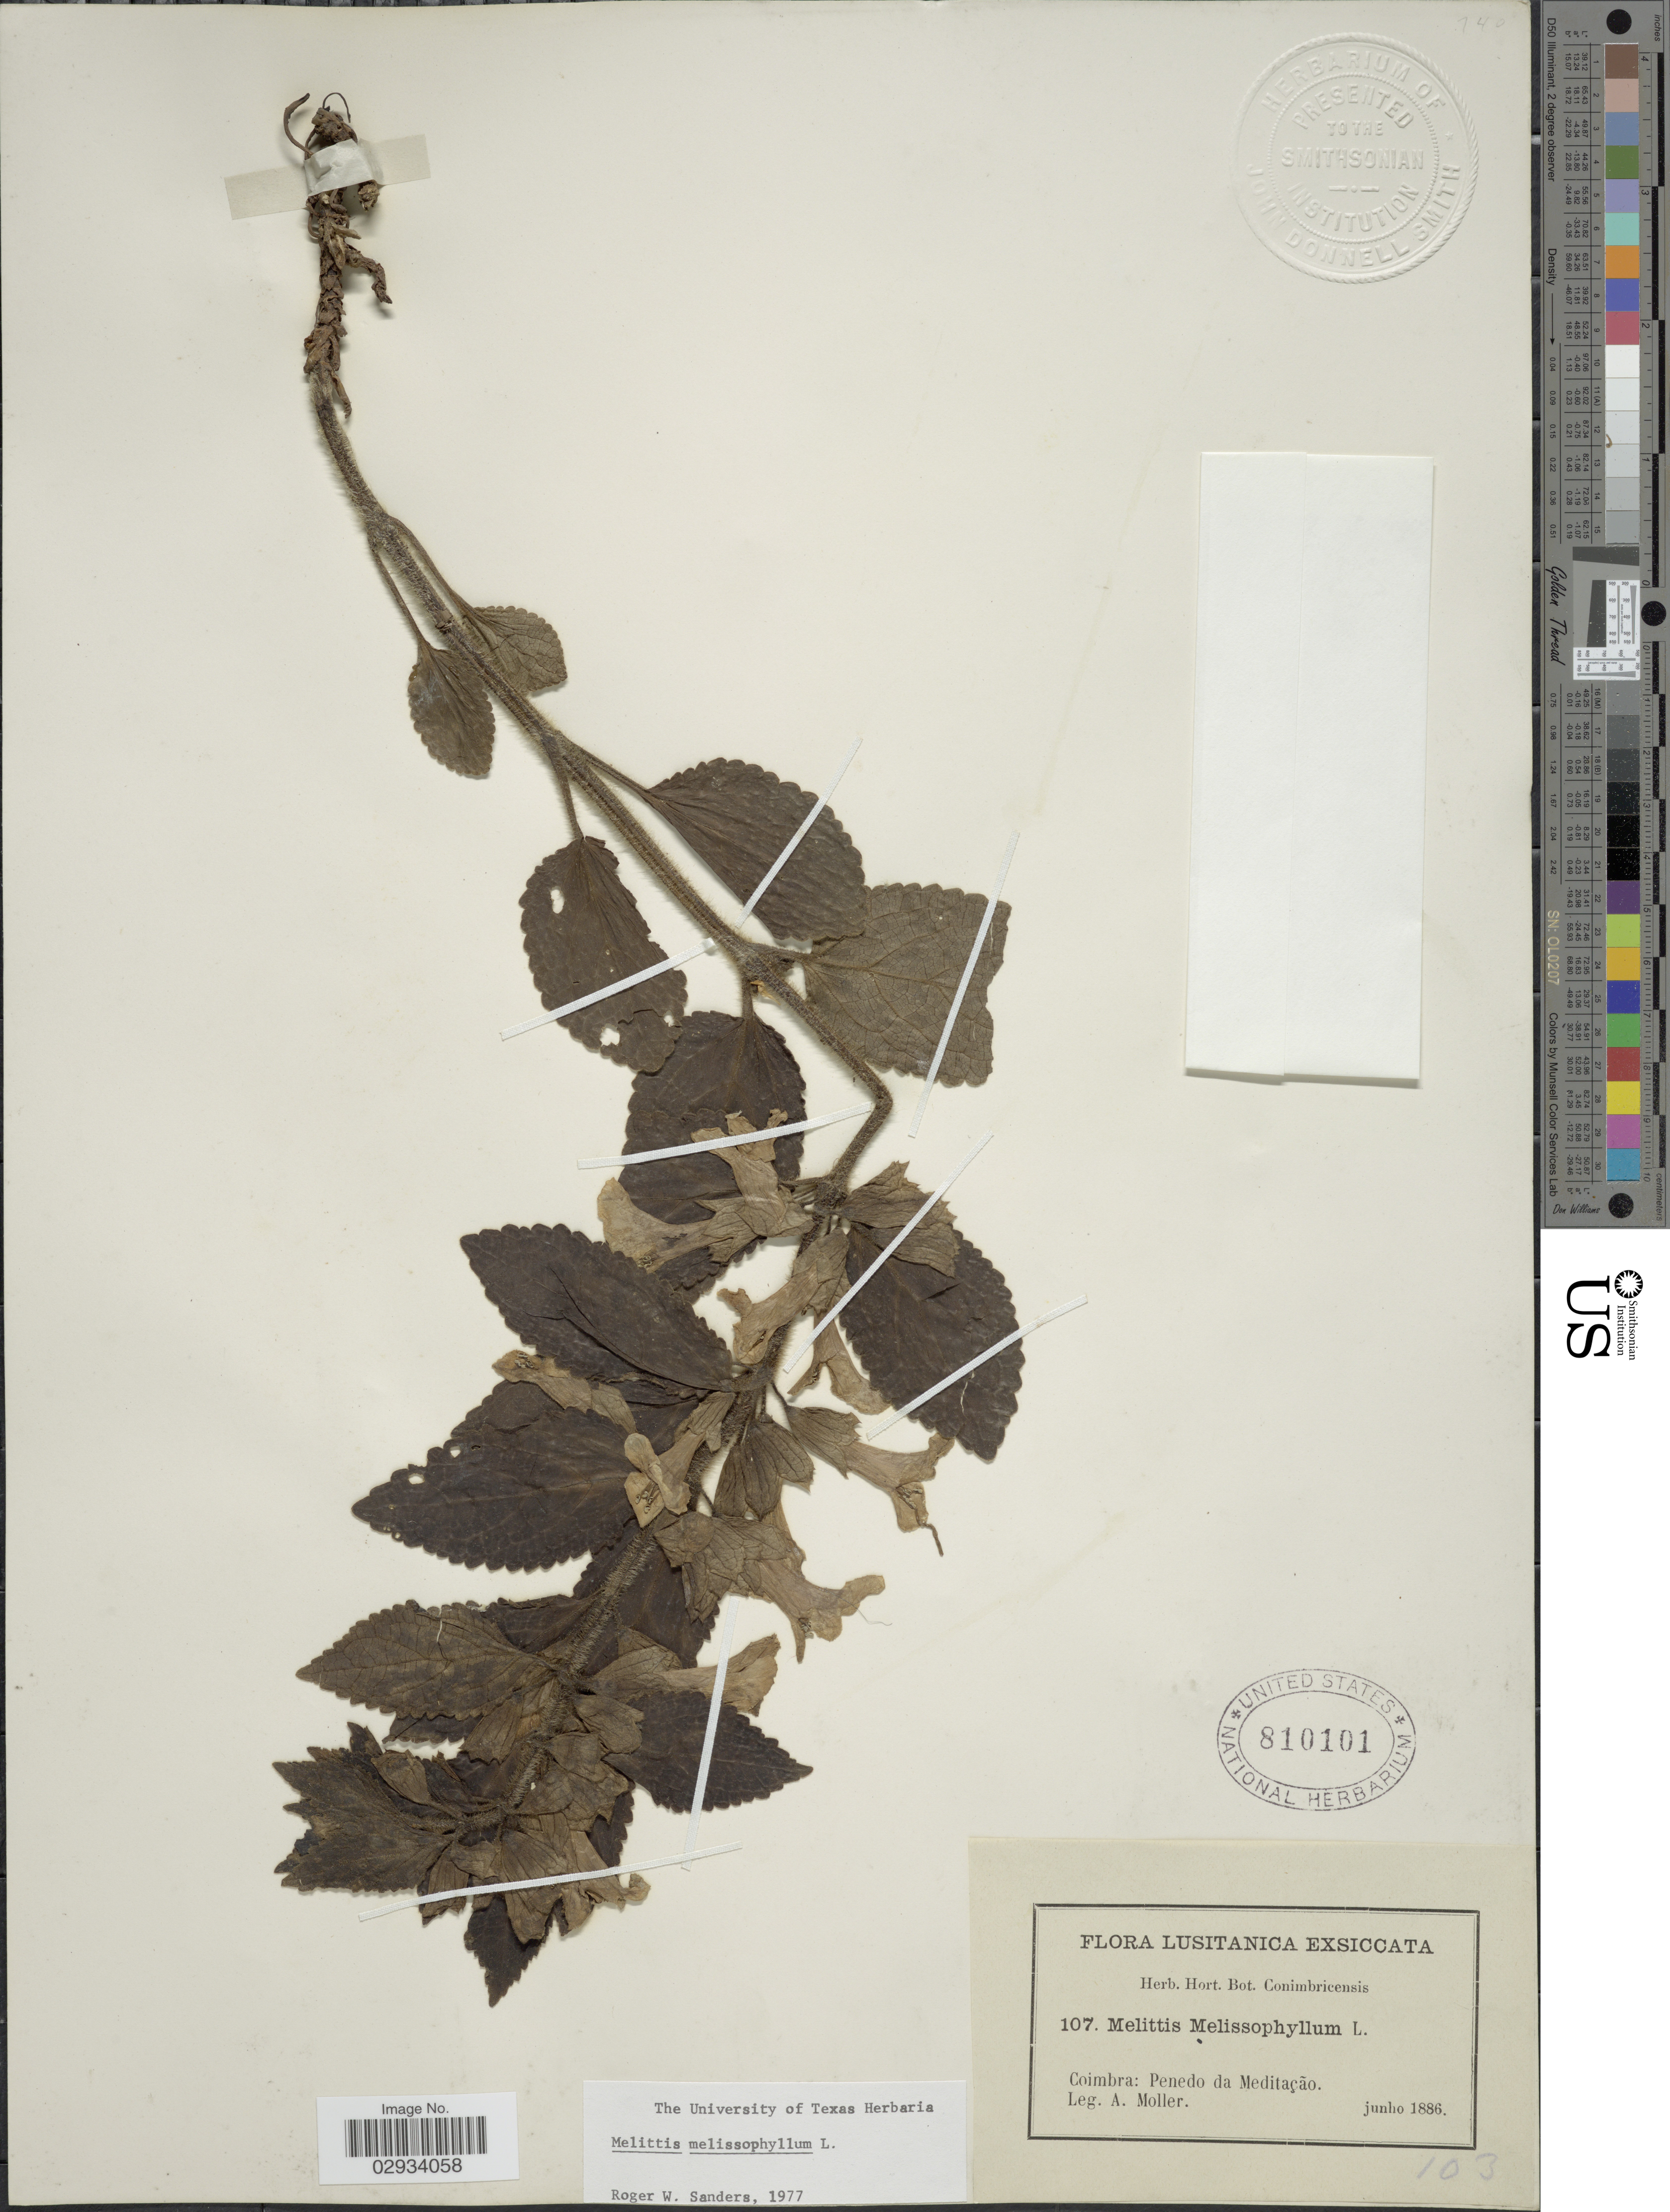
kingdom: Plantae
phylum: Tracheophyta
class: Magnoliopsida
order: Lamiales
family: Lamiaceae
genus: Melittis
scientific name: Melittis melissophyllum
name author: L.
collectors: A. Moller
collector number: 107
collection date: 1886-06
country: Portugal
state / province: Coimbra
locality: Penedo da Meditação.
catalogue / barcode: US 810101